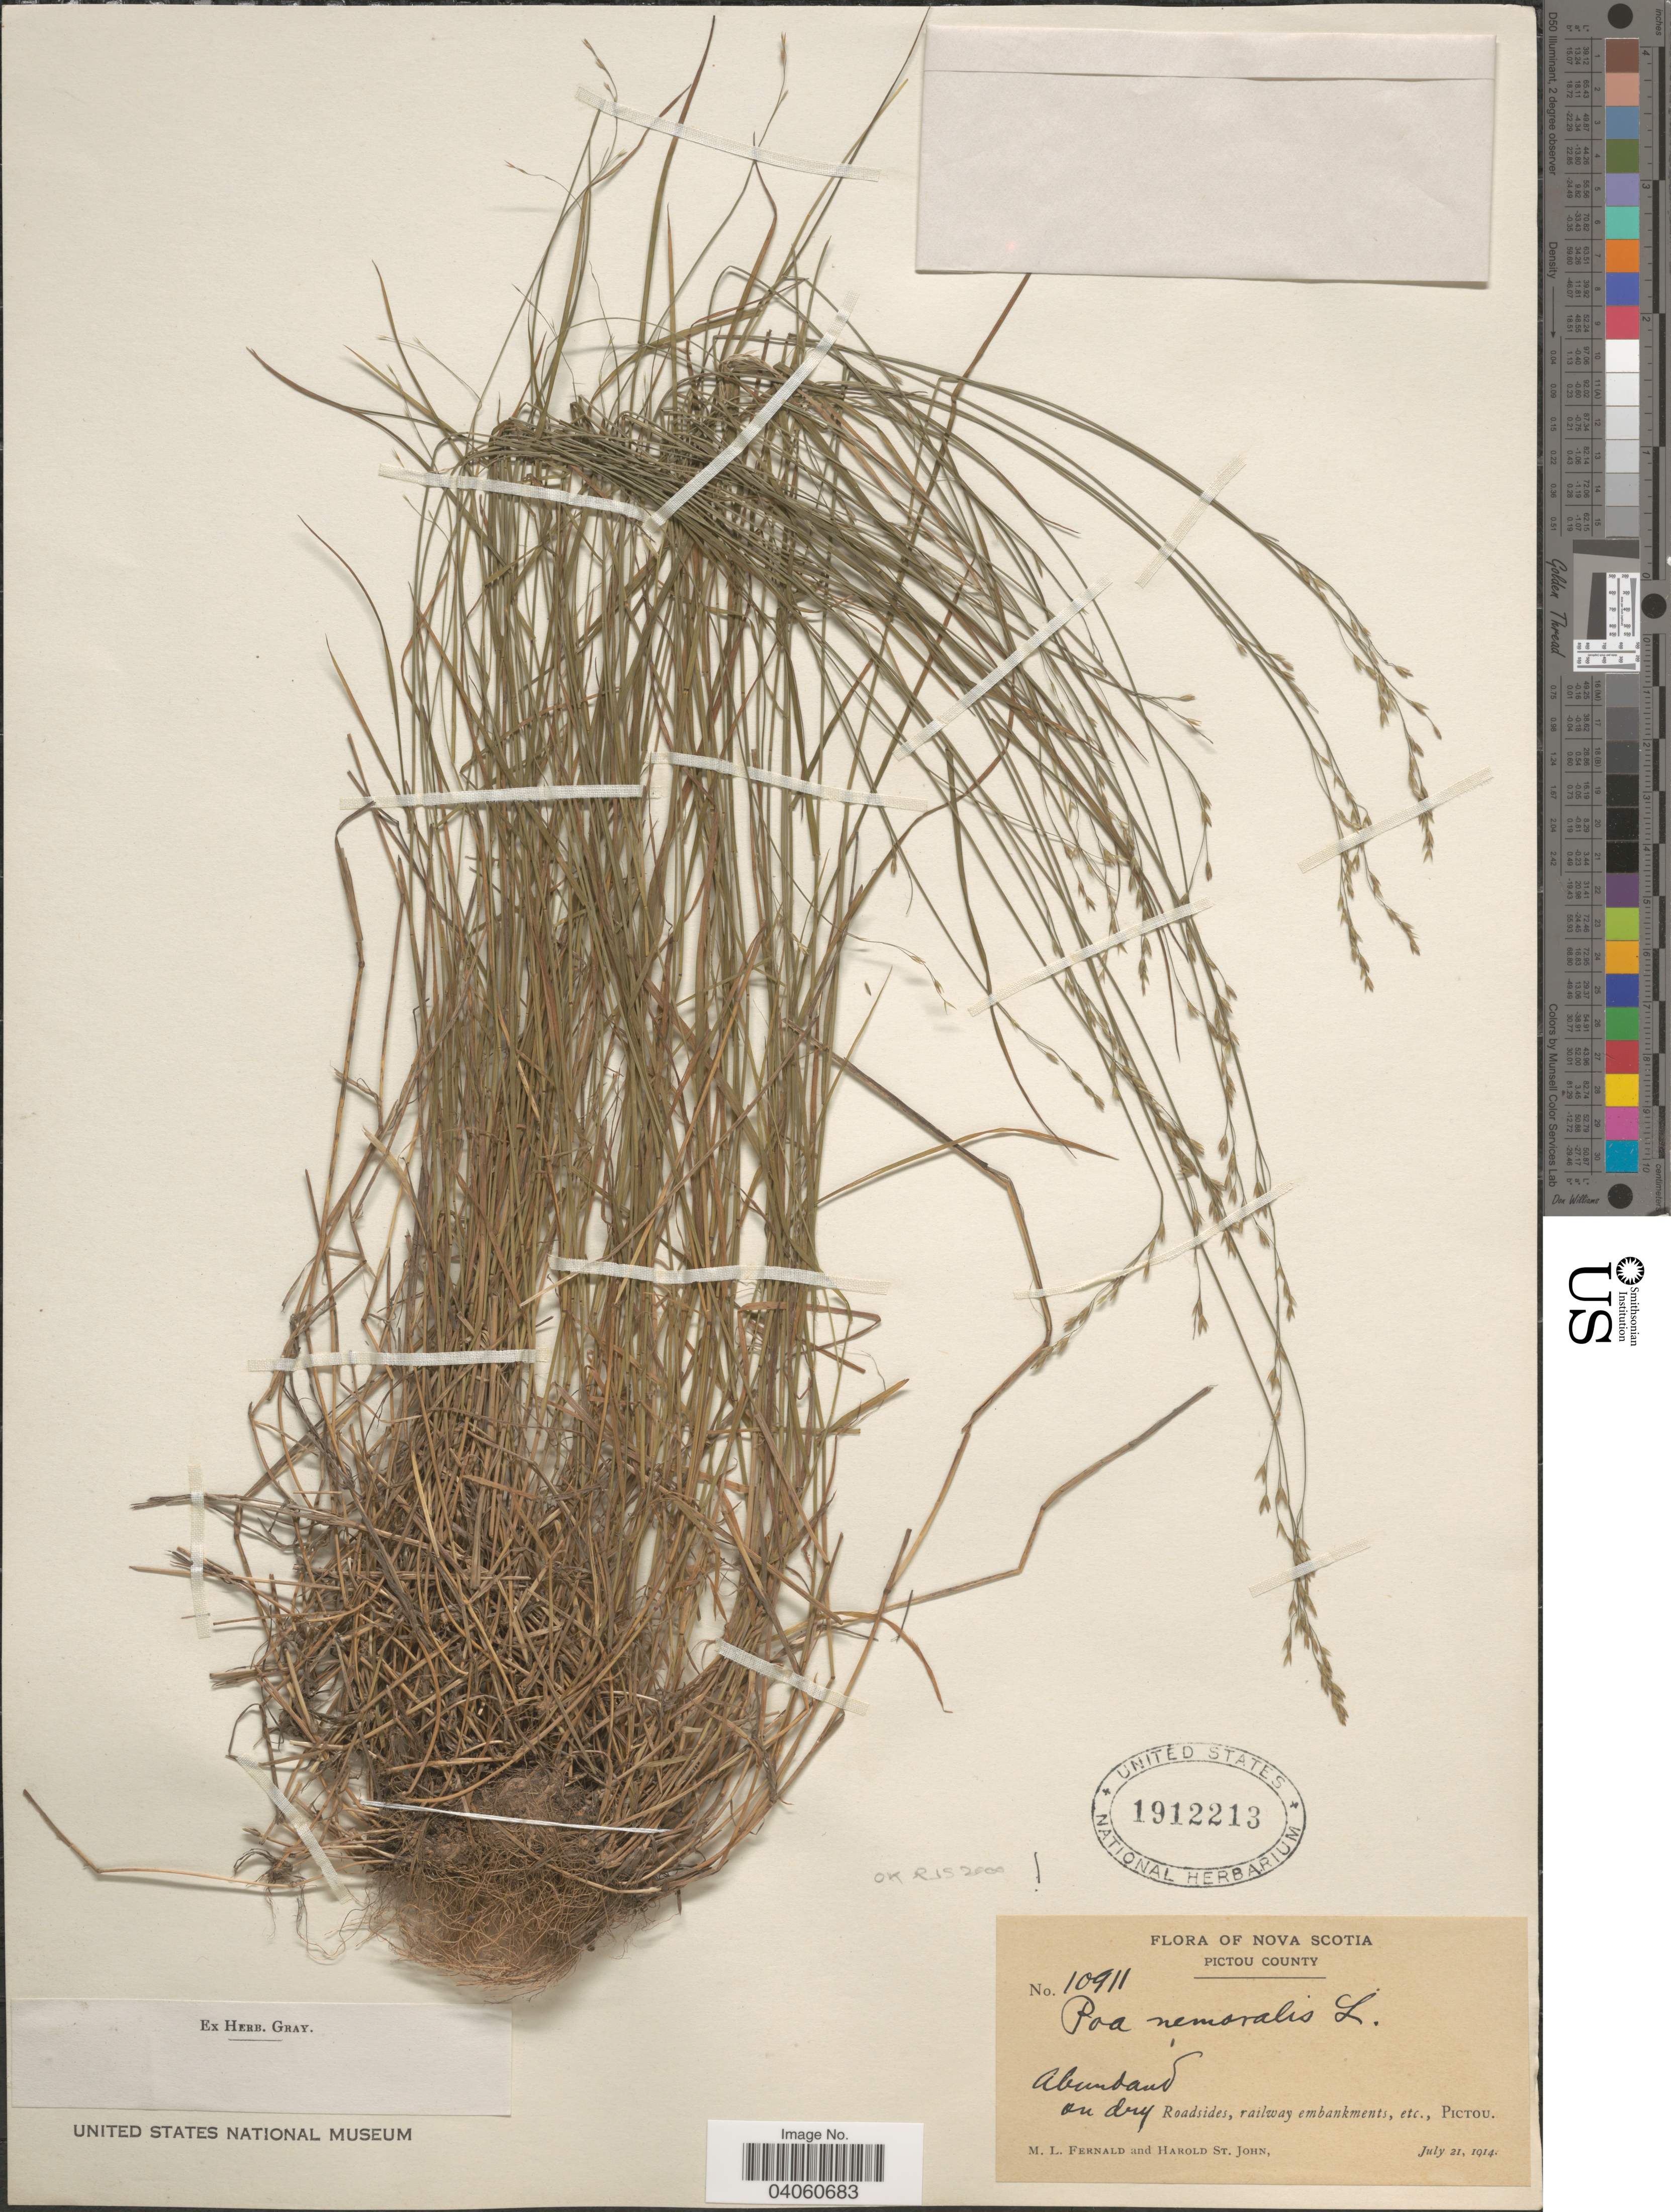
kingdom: Plantae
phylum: Tracheophyta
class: Liliopsida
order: Poales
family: Poaceae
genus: Poa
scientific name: Poa nemoralis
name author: L.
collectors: M. L. Fernald & H. St. John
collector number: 10911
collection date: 1914-07-21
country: Canada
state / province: Nova Scotia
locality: Pictou County. Abundant on dry roadsides, railway embankment, etc. Pictou.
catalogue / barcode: US 1912213